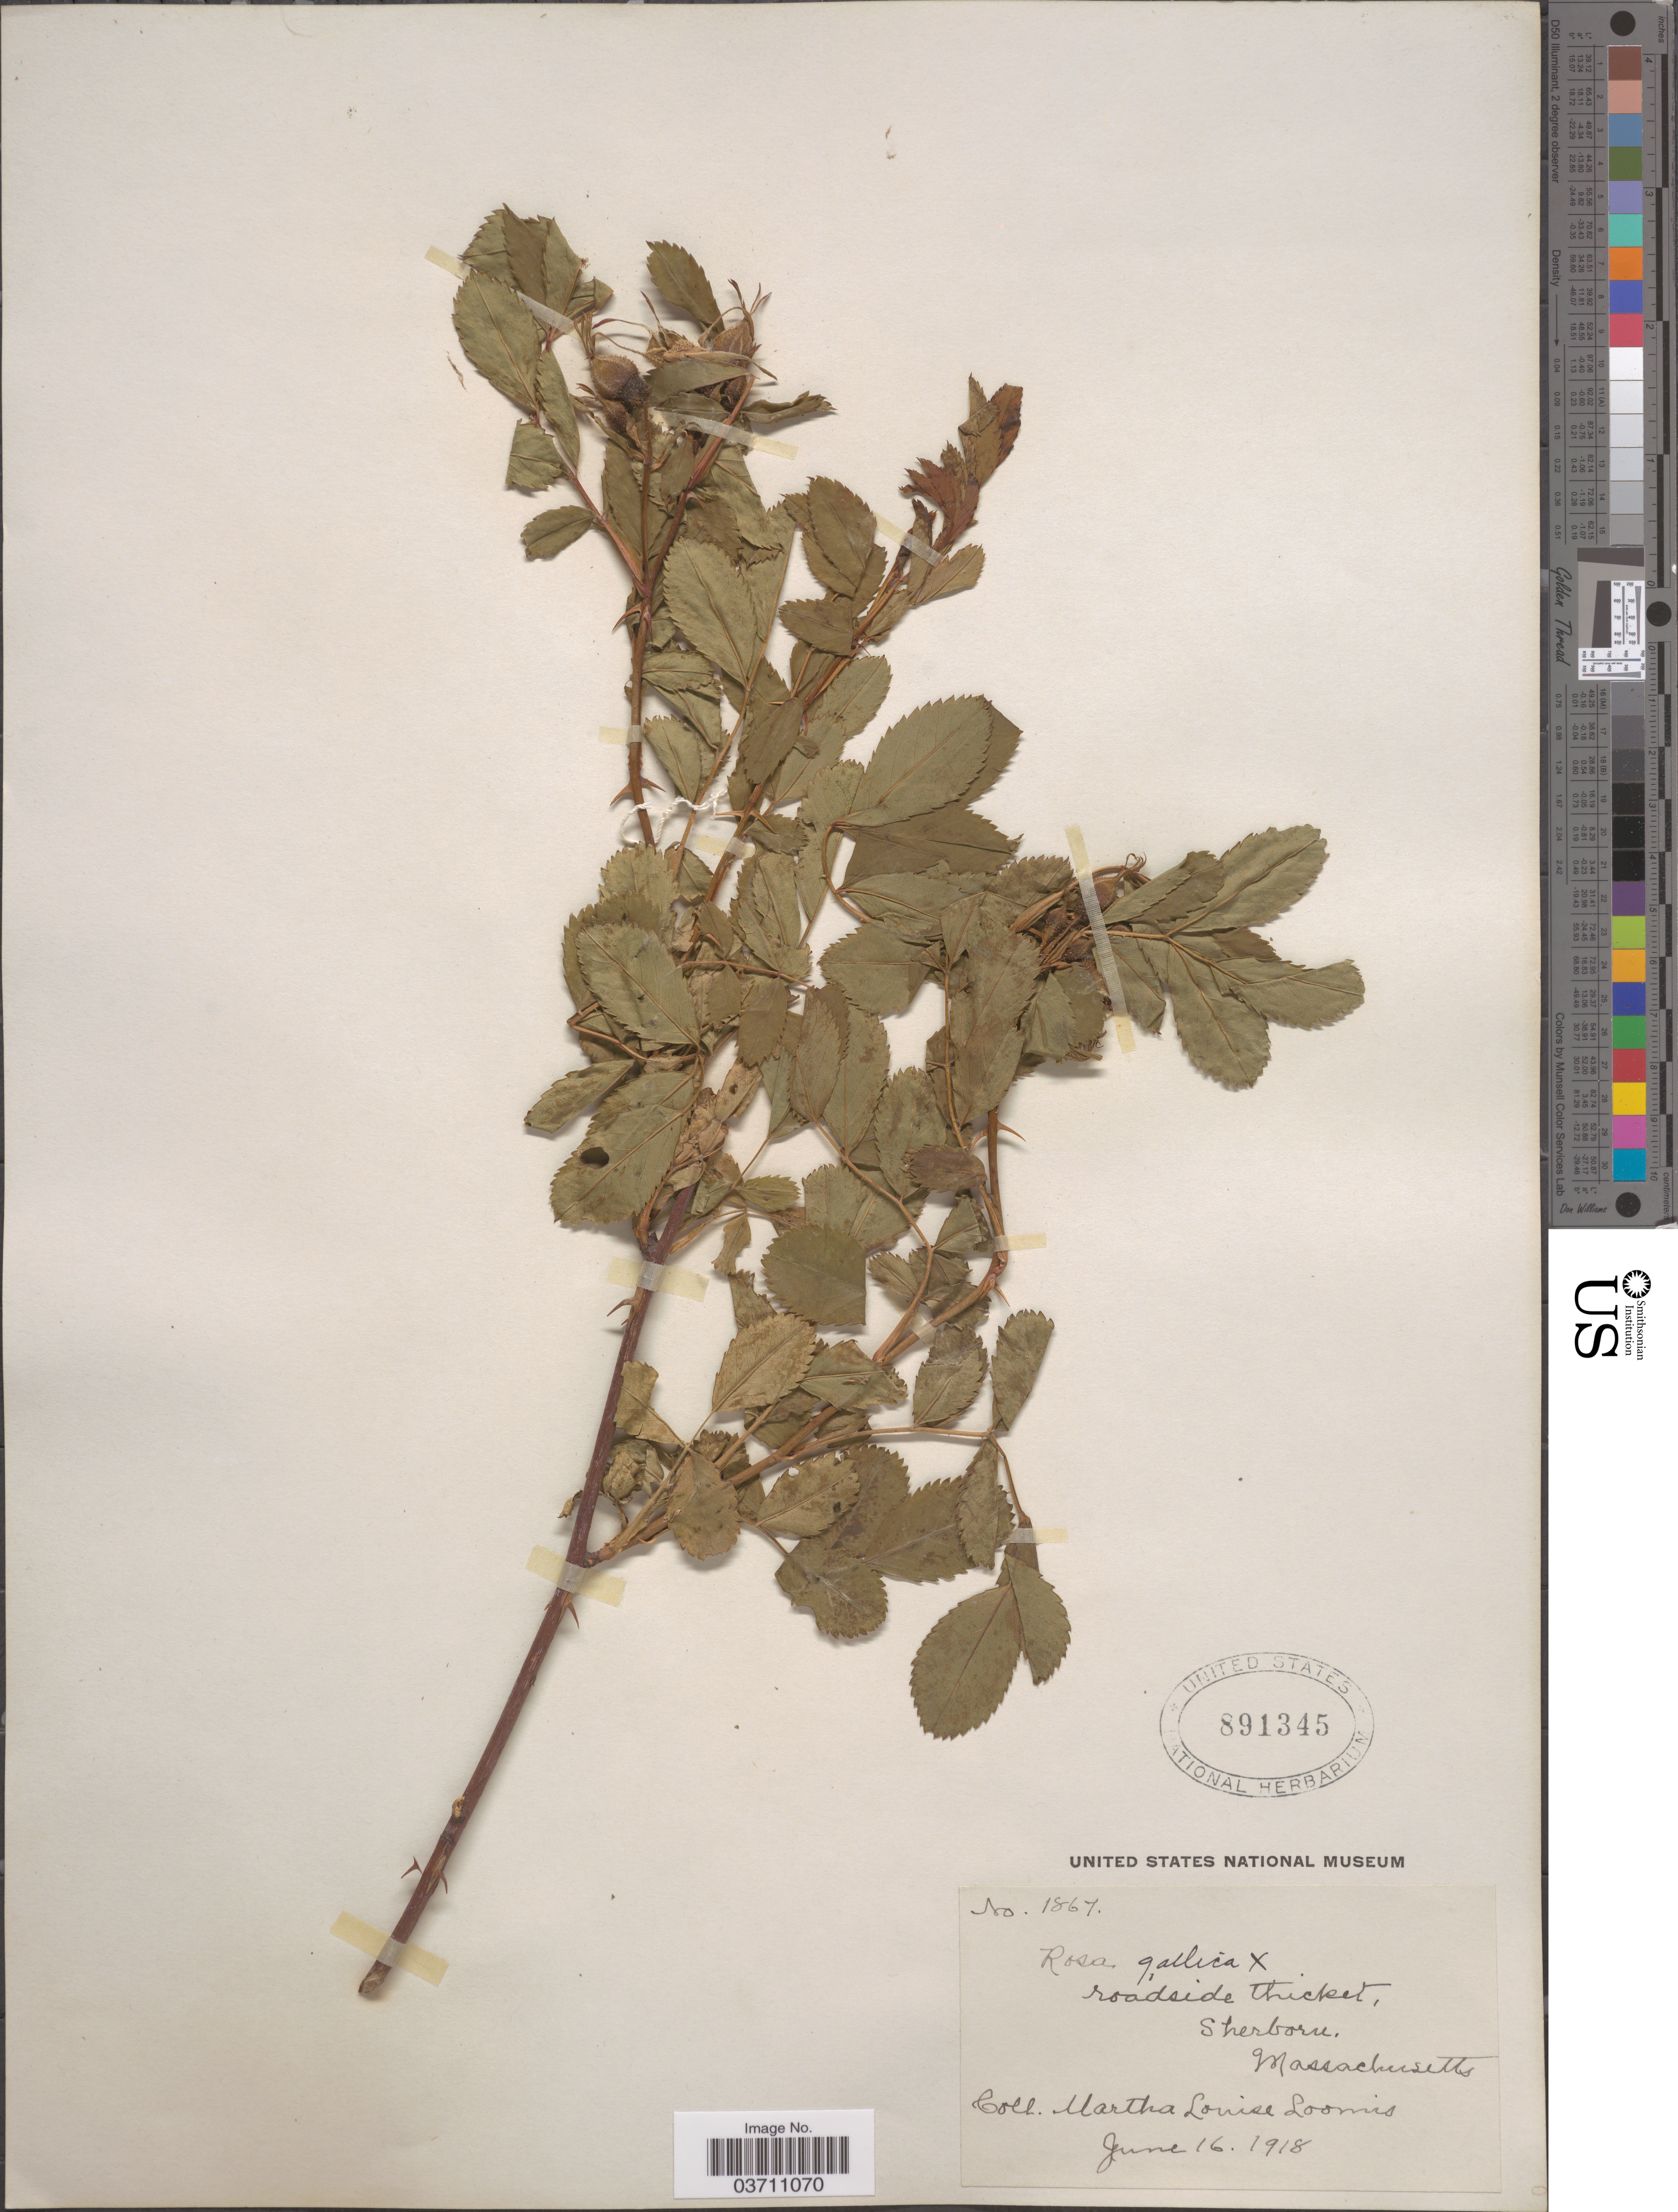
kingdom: Plantae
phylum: Tracheophyta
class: Magnoliopsida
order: Rosales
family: Rosaceae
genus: Rosa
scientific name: Rosa gallica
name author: L.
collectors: M. L. Loomis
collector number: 1867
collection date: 1918-06-16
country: United States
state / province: Massachusetts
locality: Sherborn.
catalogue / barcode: US 891345